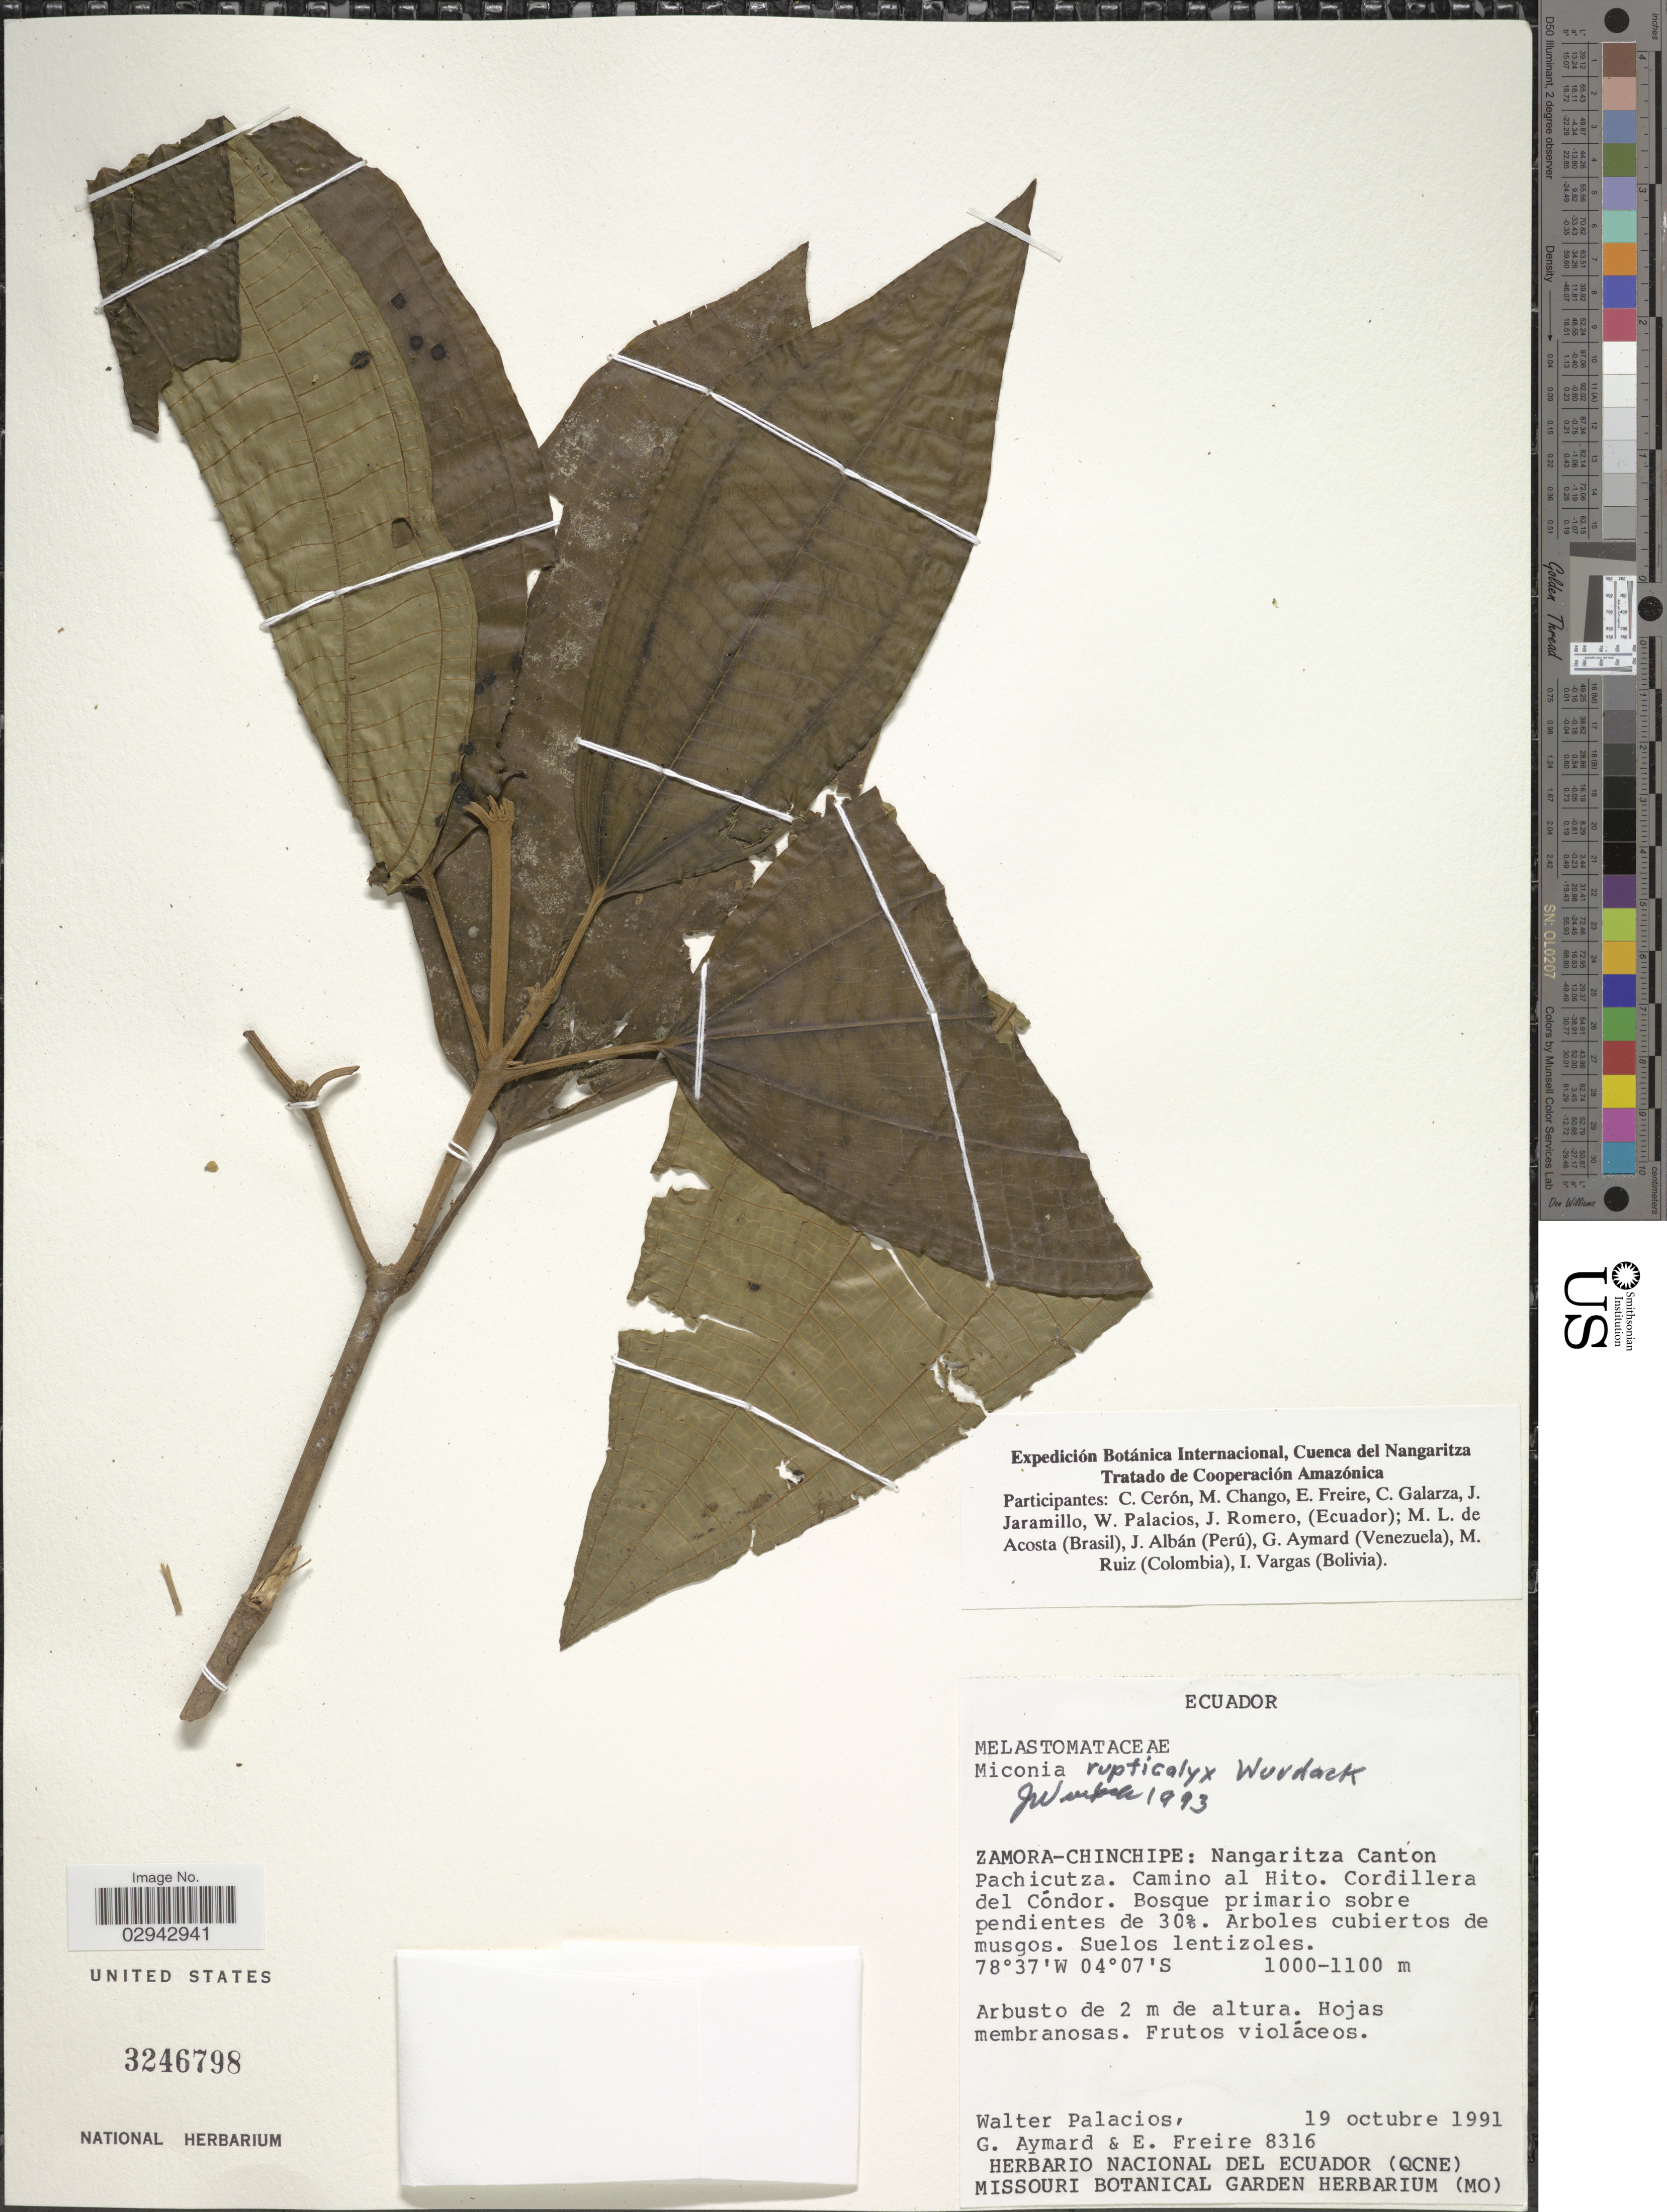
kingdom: Plantae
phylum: Tracheophyta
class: Magnoliopsida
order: Myrtales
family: Melastomataceae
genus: Miconia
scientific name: Miconia rupticalyx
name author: Wurdack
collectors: W. Palacios, G. A. Aymard & E. Freire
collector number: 8316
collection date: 1991-10-19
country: Ecuador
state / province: Zamora-Chinchipe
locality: Nangaritza Canton. Pachicutza. Camino al Hito. Cordillera del Cóndor.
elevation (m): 1000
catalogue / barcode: US 3246798